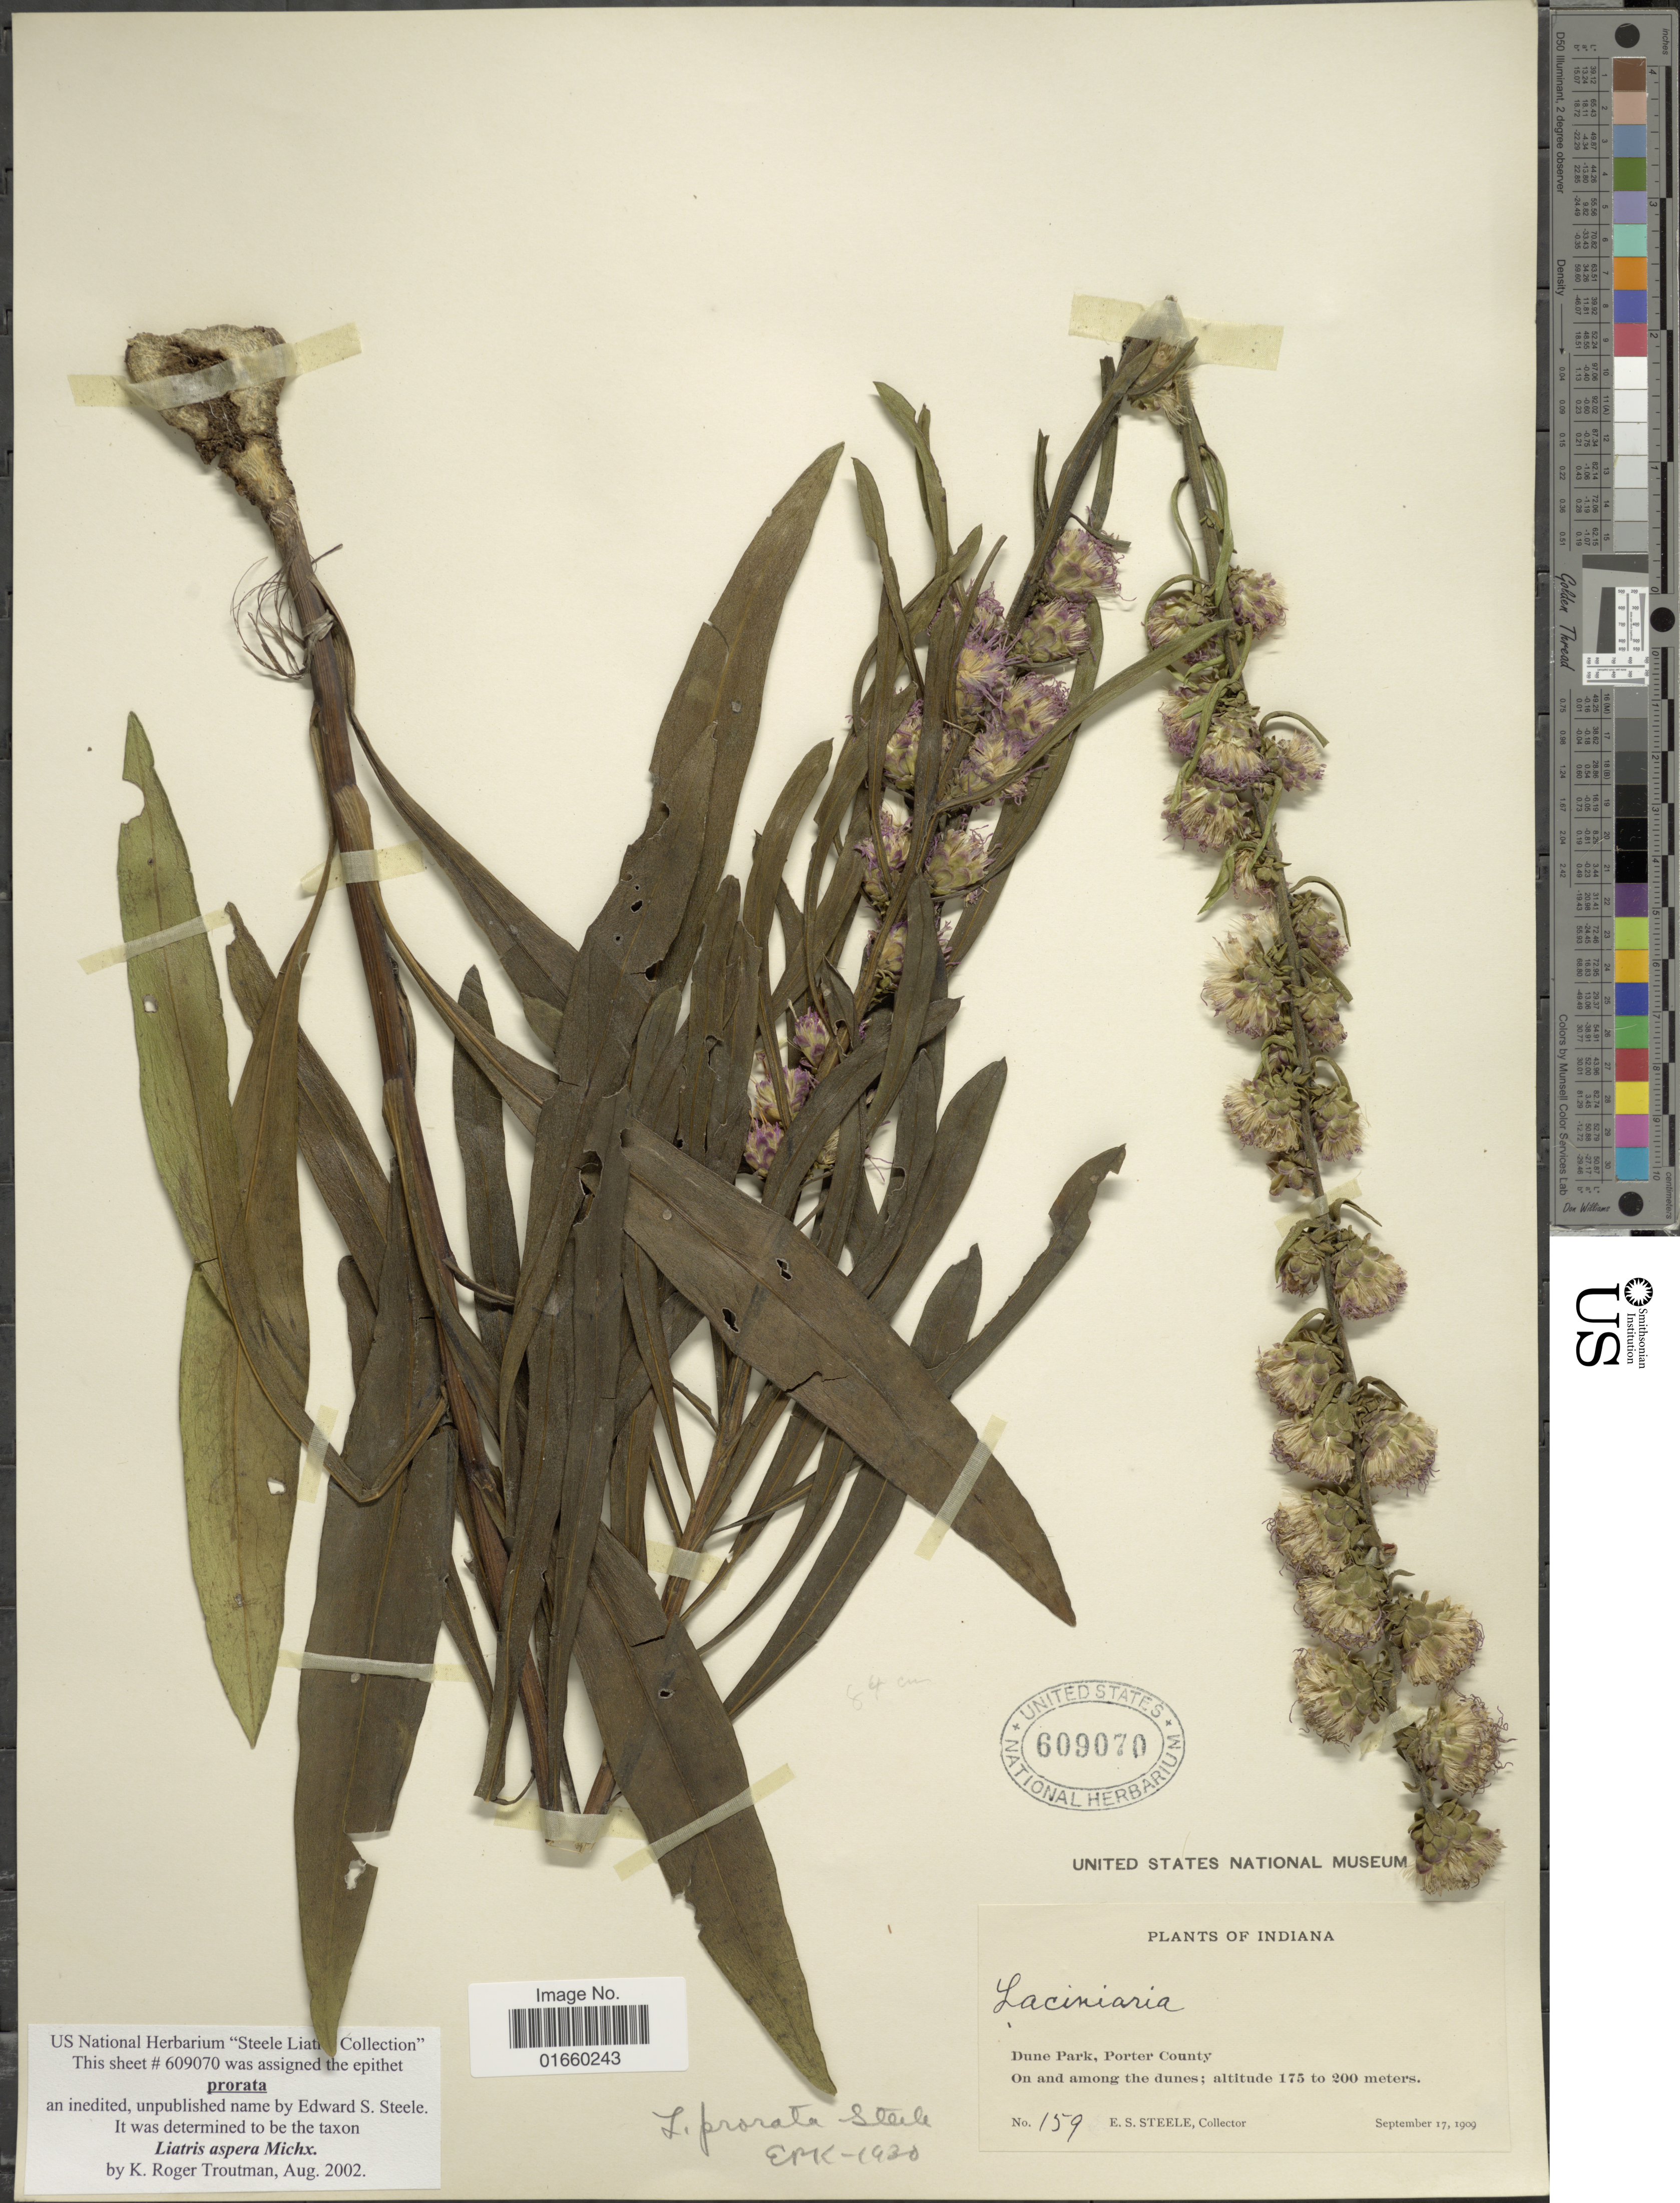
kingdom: Plantae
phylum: Tracheophyta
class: Magnoliopsida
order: Asterales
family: Asteraceae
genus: Liatris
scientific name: Liatris aspera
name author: Michx.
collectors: E. Steele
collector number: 159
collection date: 1909-09-17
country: United States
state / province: Indiana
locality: Dune Park, Porter County, On and among the dunes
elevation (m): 175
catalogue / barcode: US 609070